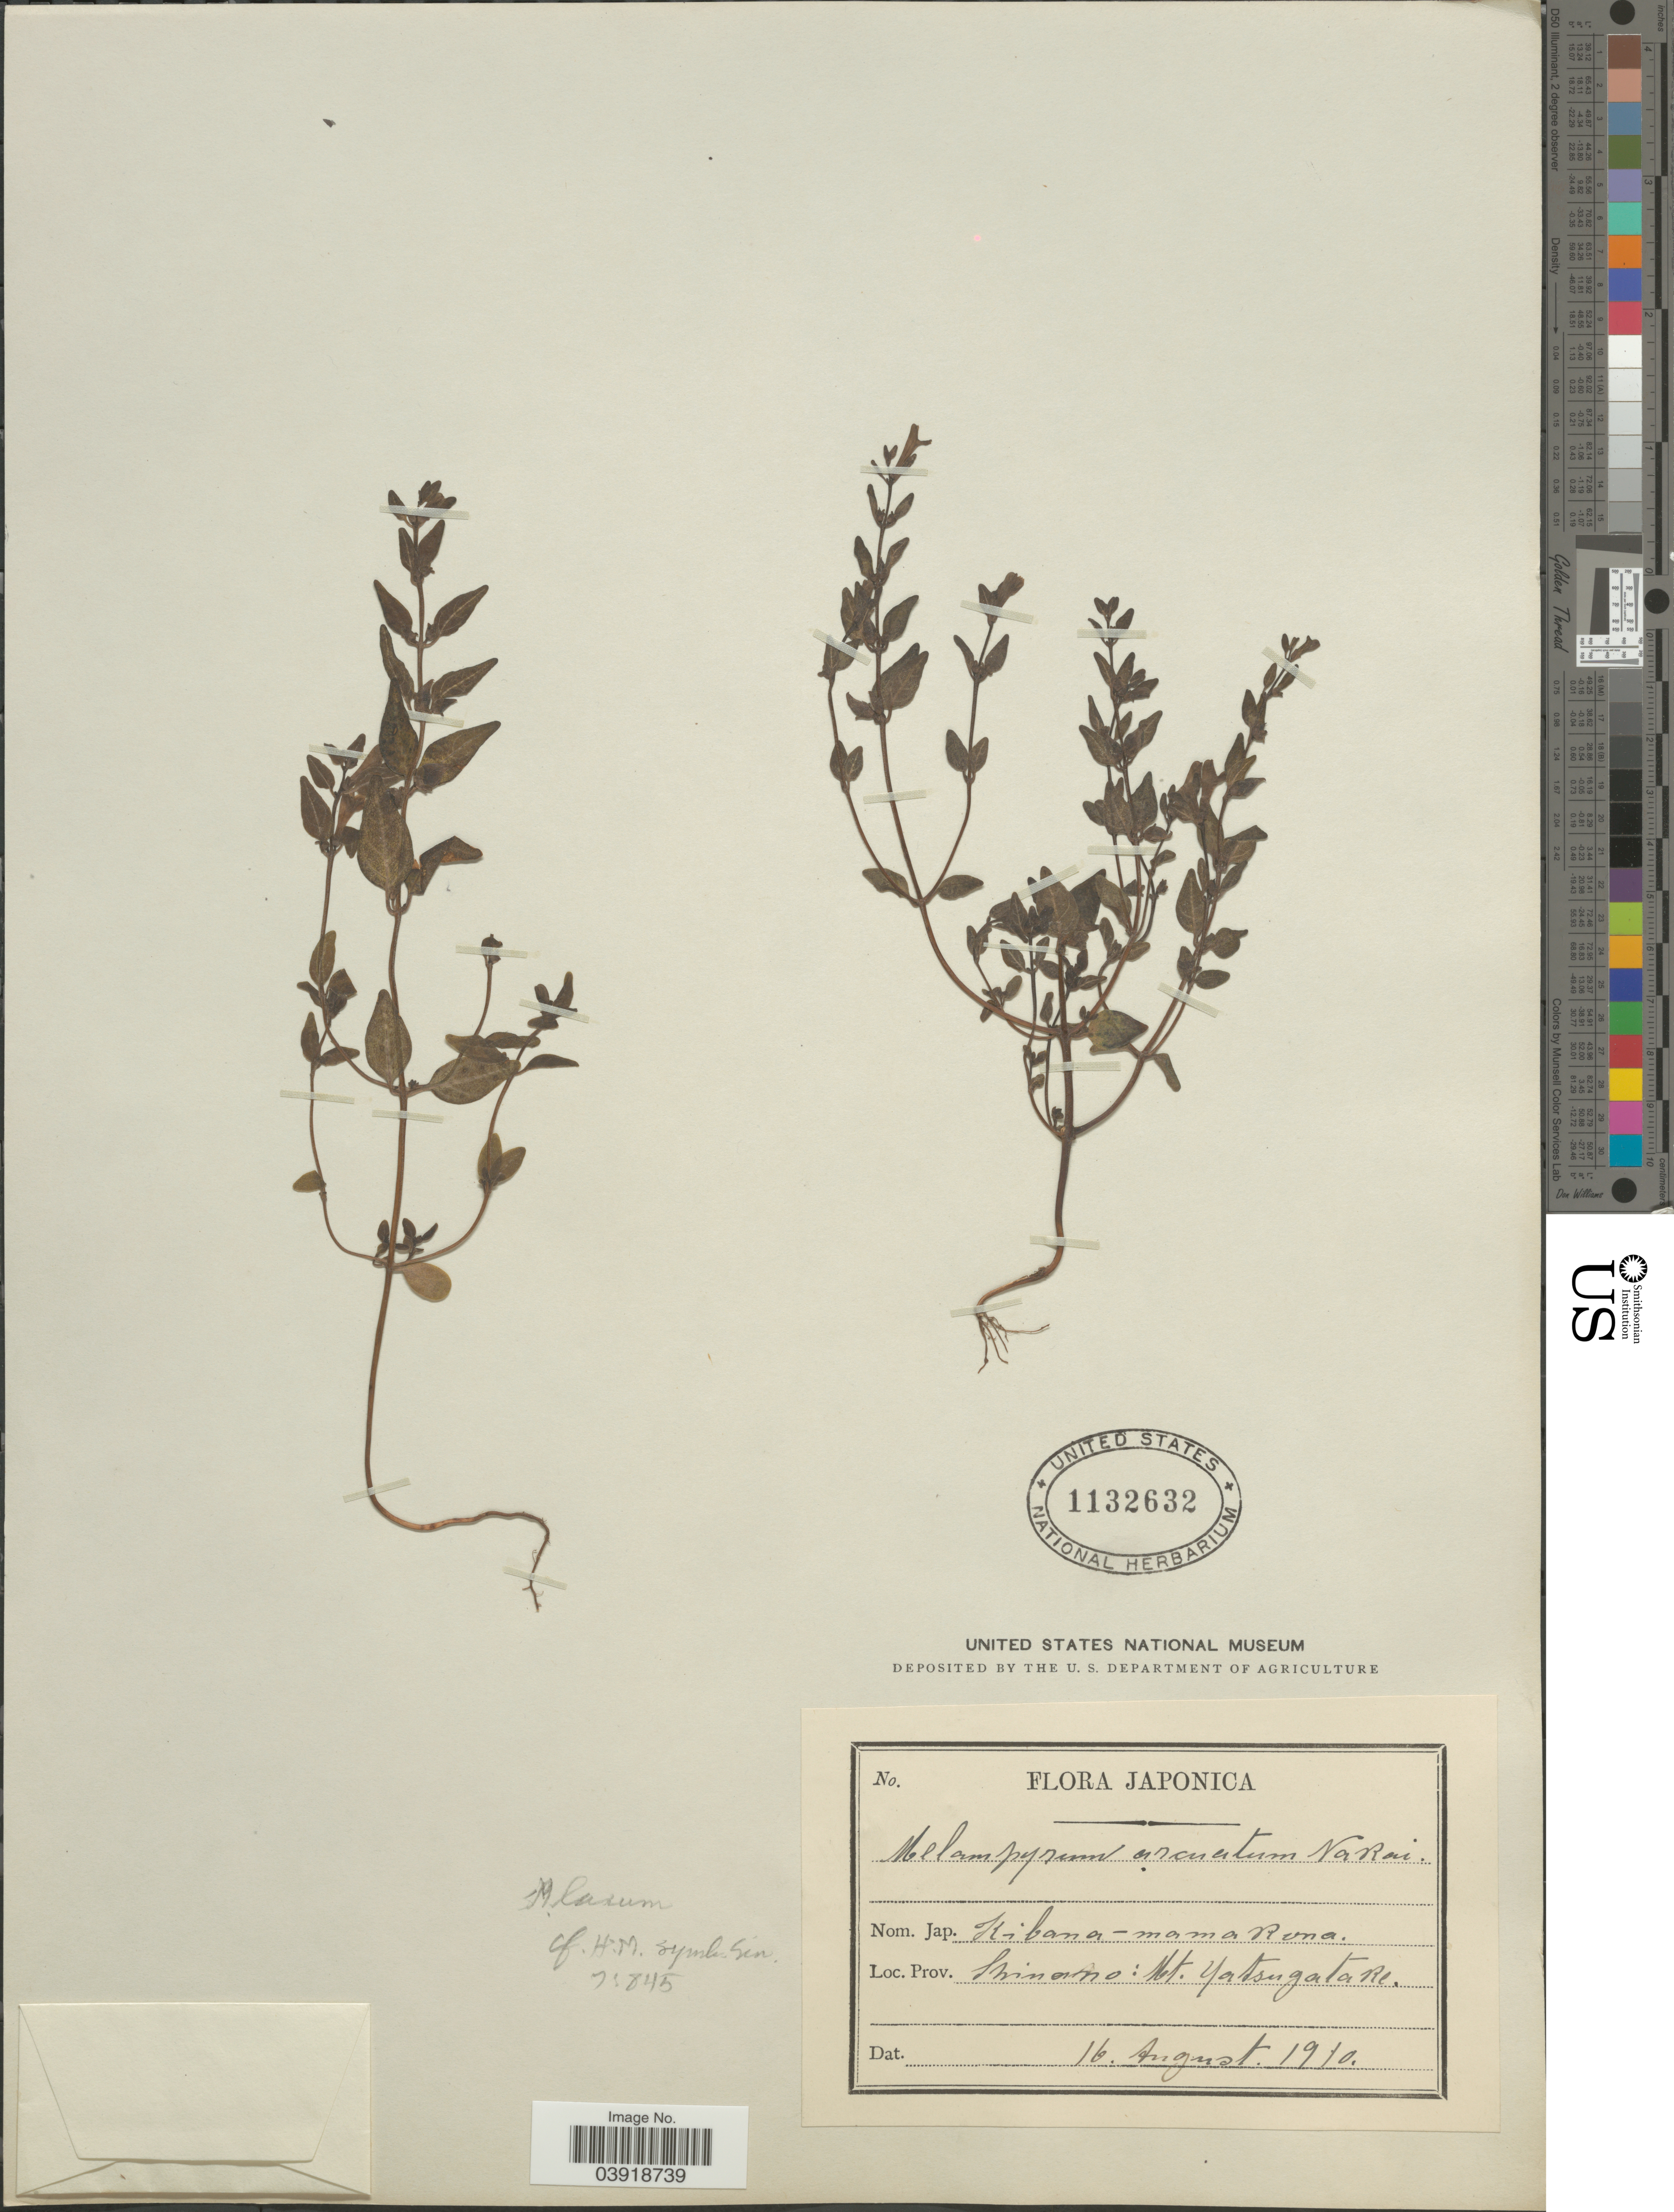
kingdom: Plantae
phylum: Tracheophyta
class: Magnoliopsida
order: Lamiales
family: Orobanchaceae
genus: Melampyrum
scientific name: Melampyrum laxum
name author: Miq.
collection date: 1910-08-16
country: Japan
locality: Shinamo: Mt. YatsugataRe.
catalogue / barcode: US 1132632